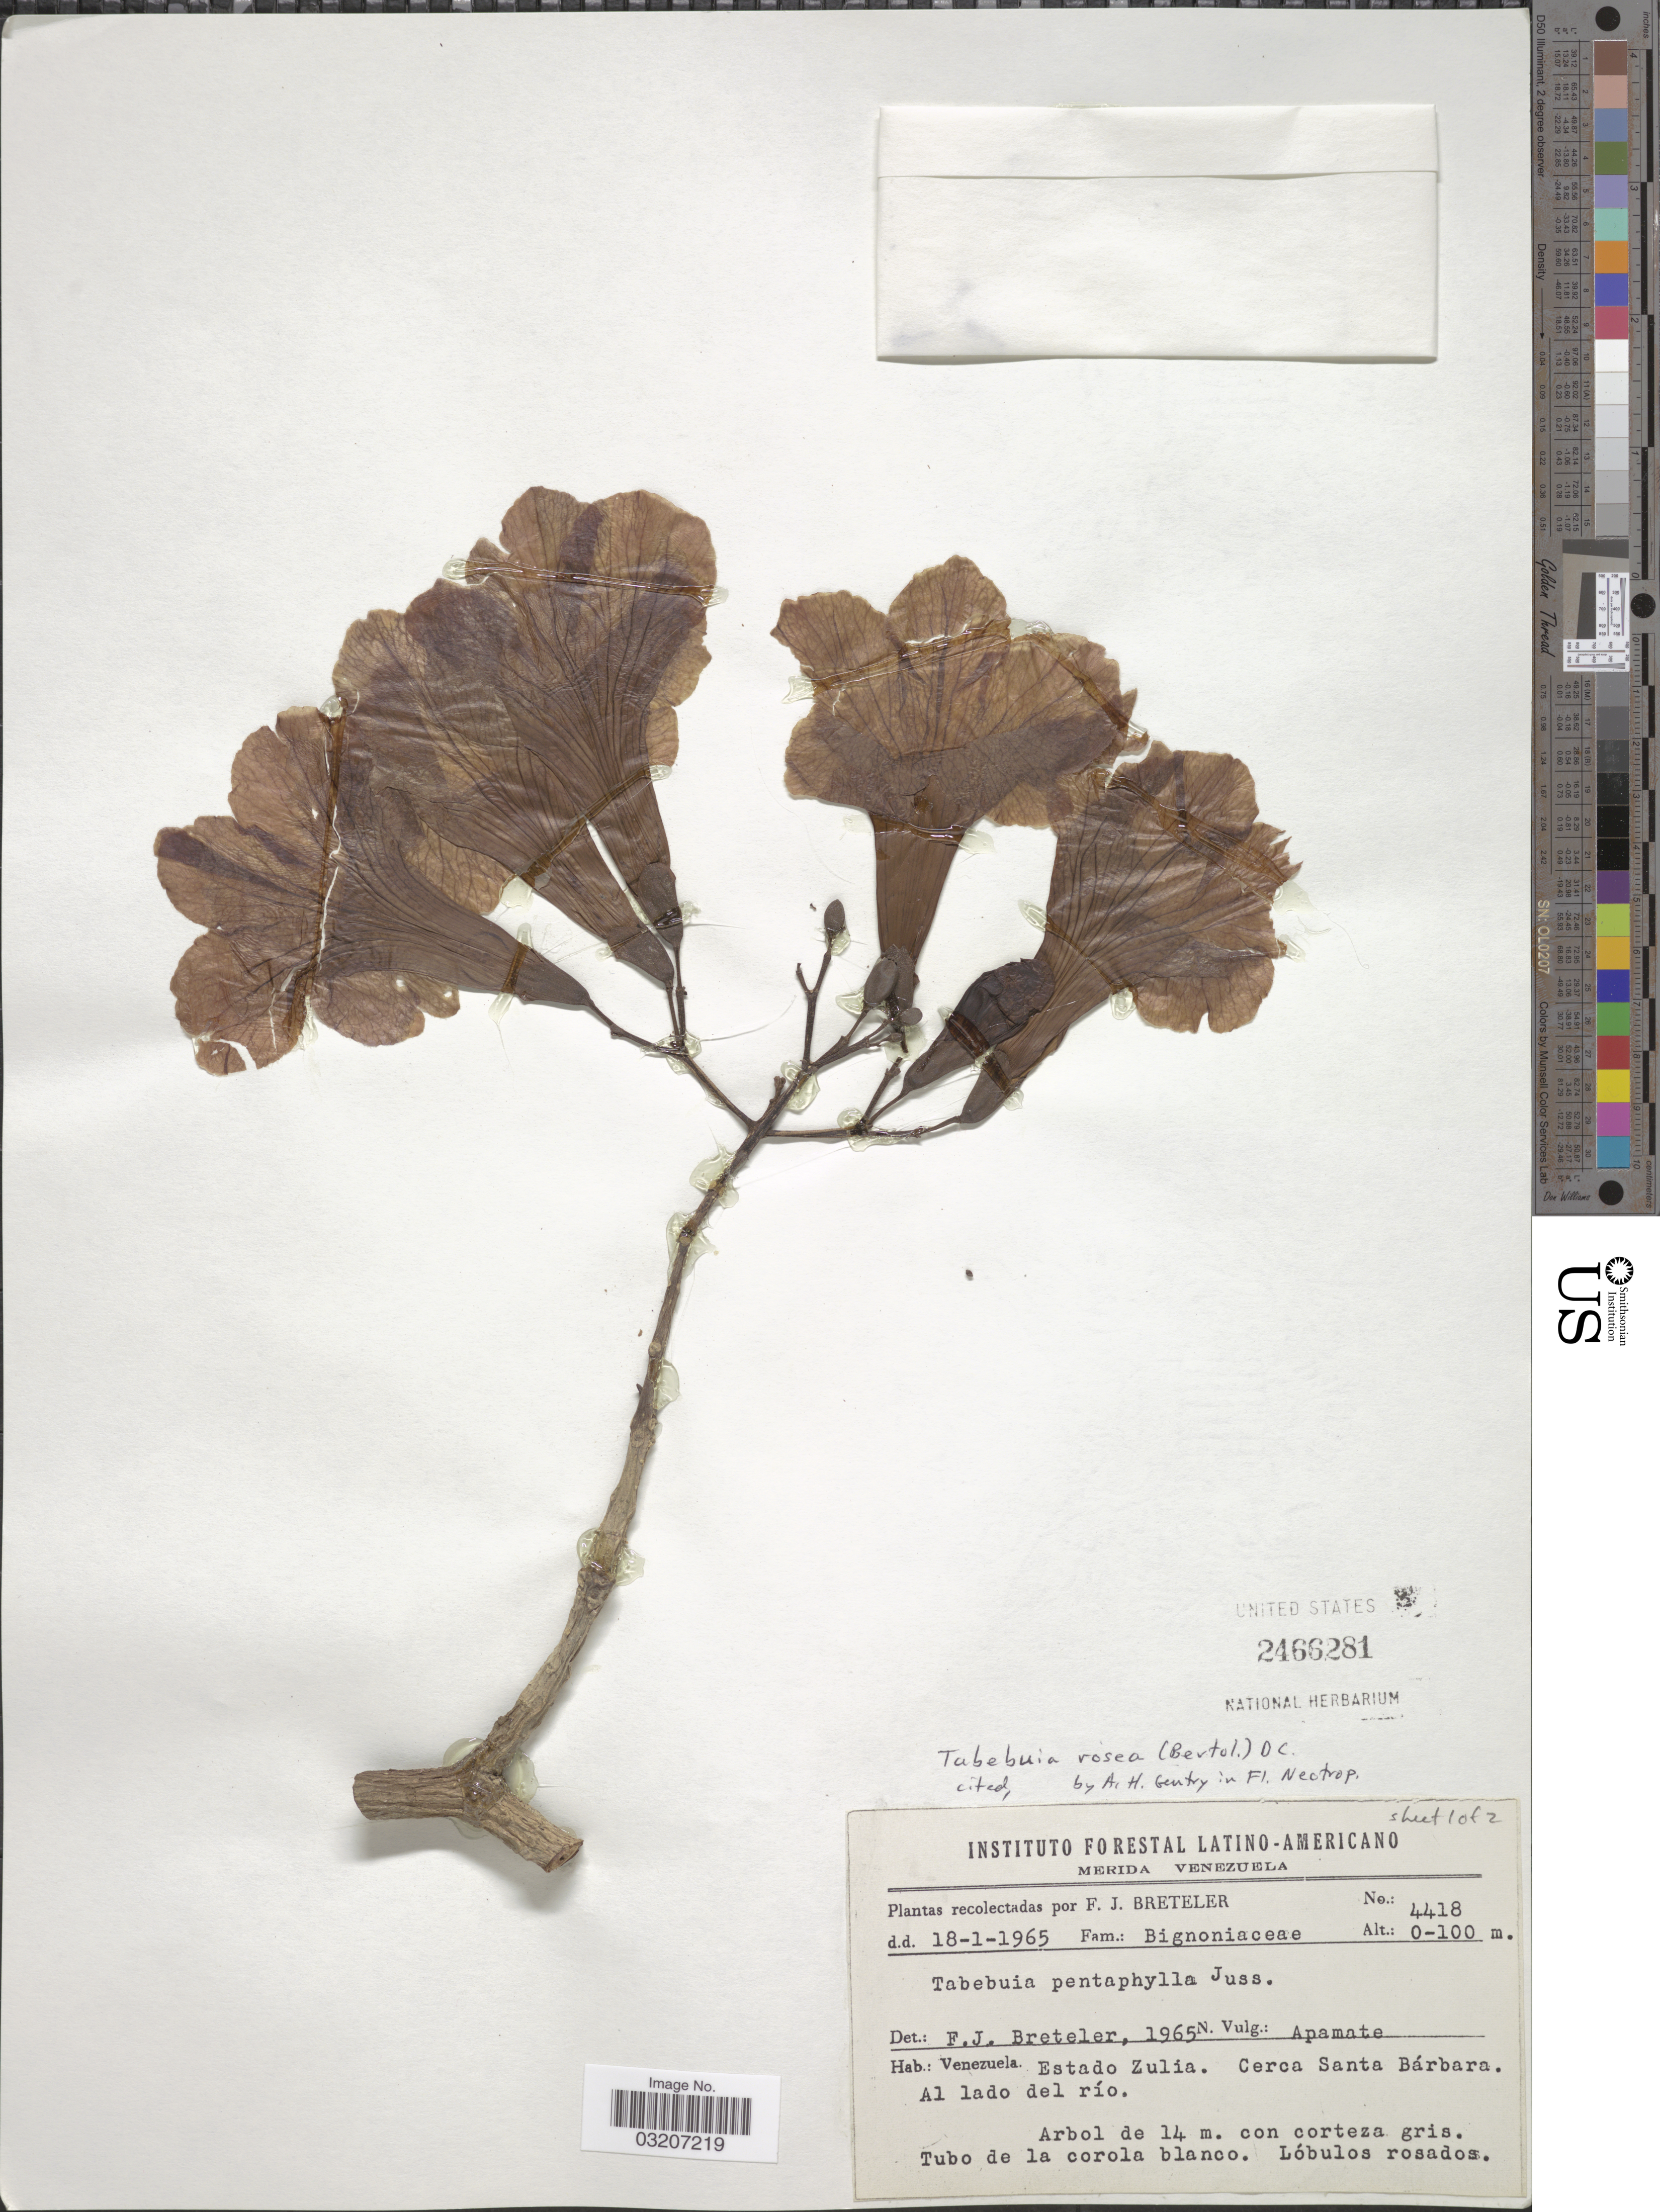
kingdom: Plantae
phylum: Tracheophyta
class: Magnoliopsida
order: Lamiales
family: Bignoniaceae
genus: Tabebuia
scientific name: Tabebuia rosea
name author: (Bertol.) DC.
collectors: F. J. Breteler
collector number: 4418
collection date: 1965-01-18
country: Venezuela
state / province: Zulia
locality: Cerca Santa Bárbara. Al lado del río.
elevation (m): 0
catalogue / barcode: US 2466281